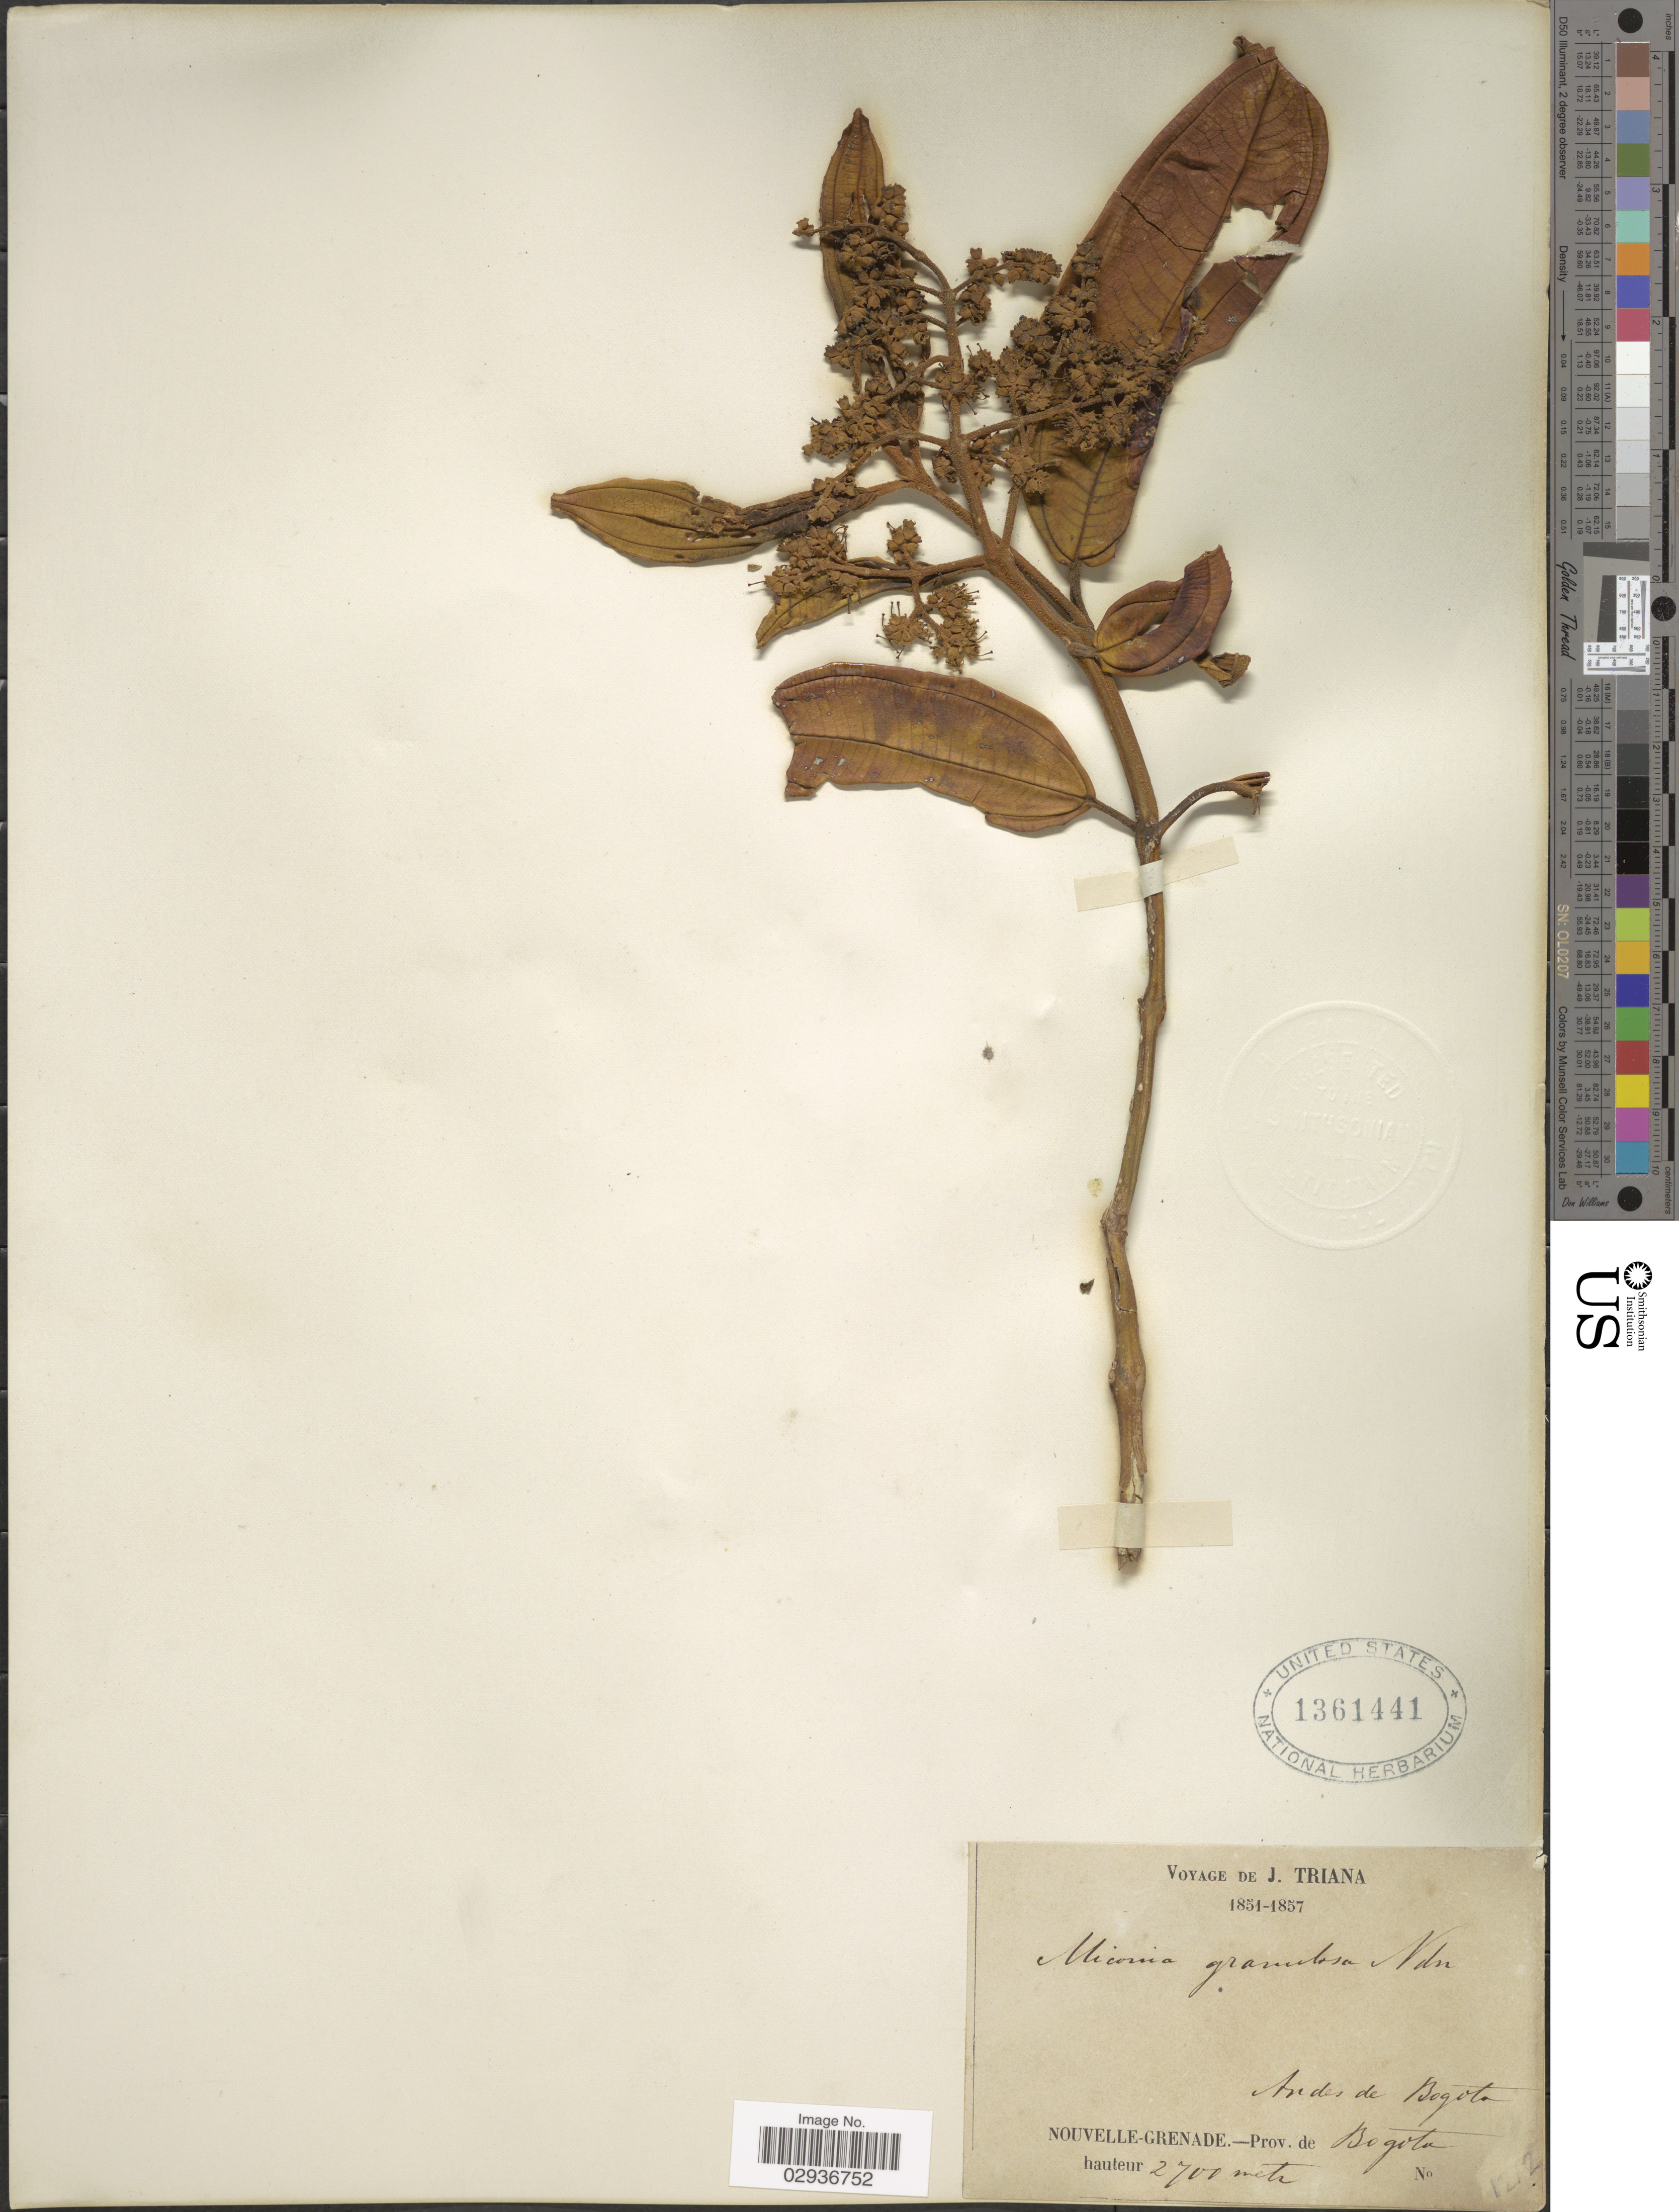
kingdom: Plantae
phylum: Tracheophyta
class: Magnoliopsida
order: Myrtales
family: Melastomataceae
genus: Miconia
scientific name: Miconia biappendiculata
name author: (Naudin) L. Uribe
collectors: J. Triana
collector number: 1212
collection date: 1851/1857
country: Colombia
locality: Nouvelle-Grenade - Prov. de Bogota, Andes de Bogota.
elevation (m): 2700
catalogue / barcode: US 1361441